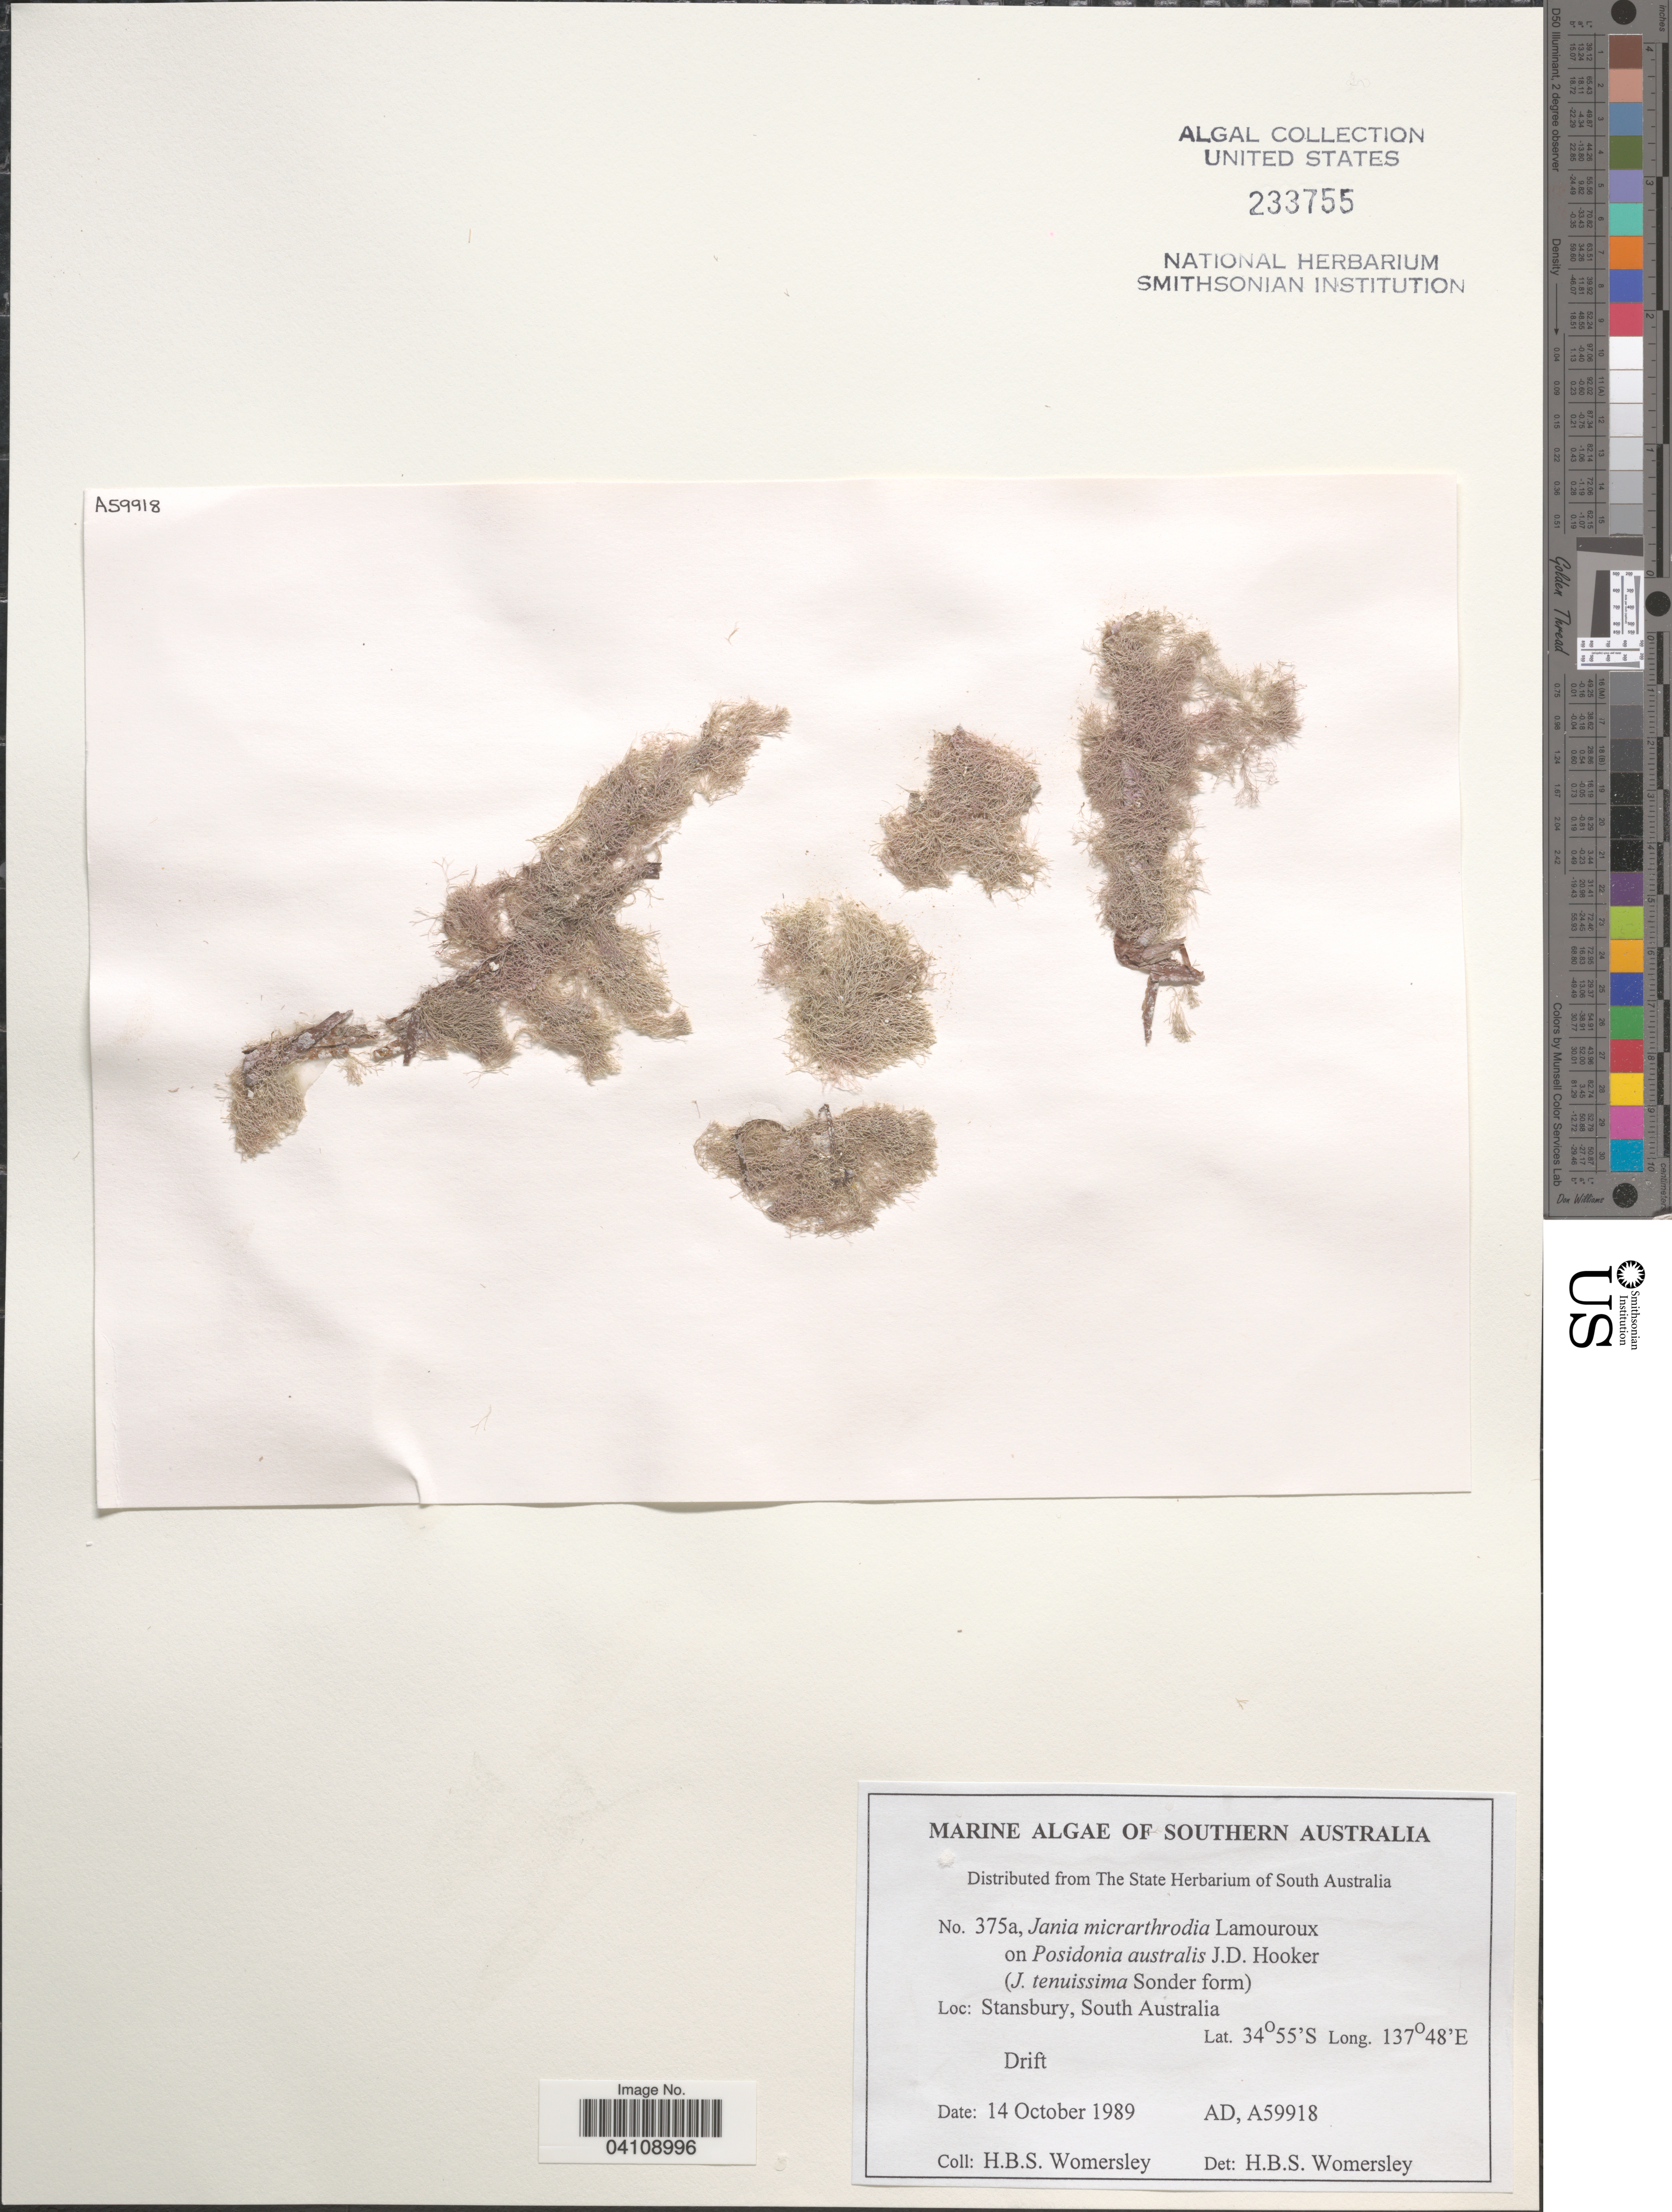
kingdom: Plantae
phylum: Rhodophyta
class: Florideophyceae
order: Corallinales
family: Corallinaceae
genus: Jania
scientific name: Jania micrarthrodia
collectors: H. B. S. Womersley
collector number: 375a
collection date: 1989-10-14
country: Australia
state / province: South Australia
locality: Southern Australia. Stansbury.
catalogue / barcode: US 233755